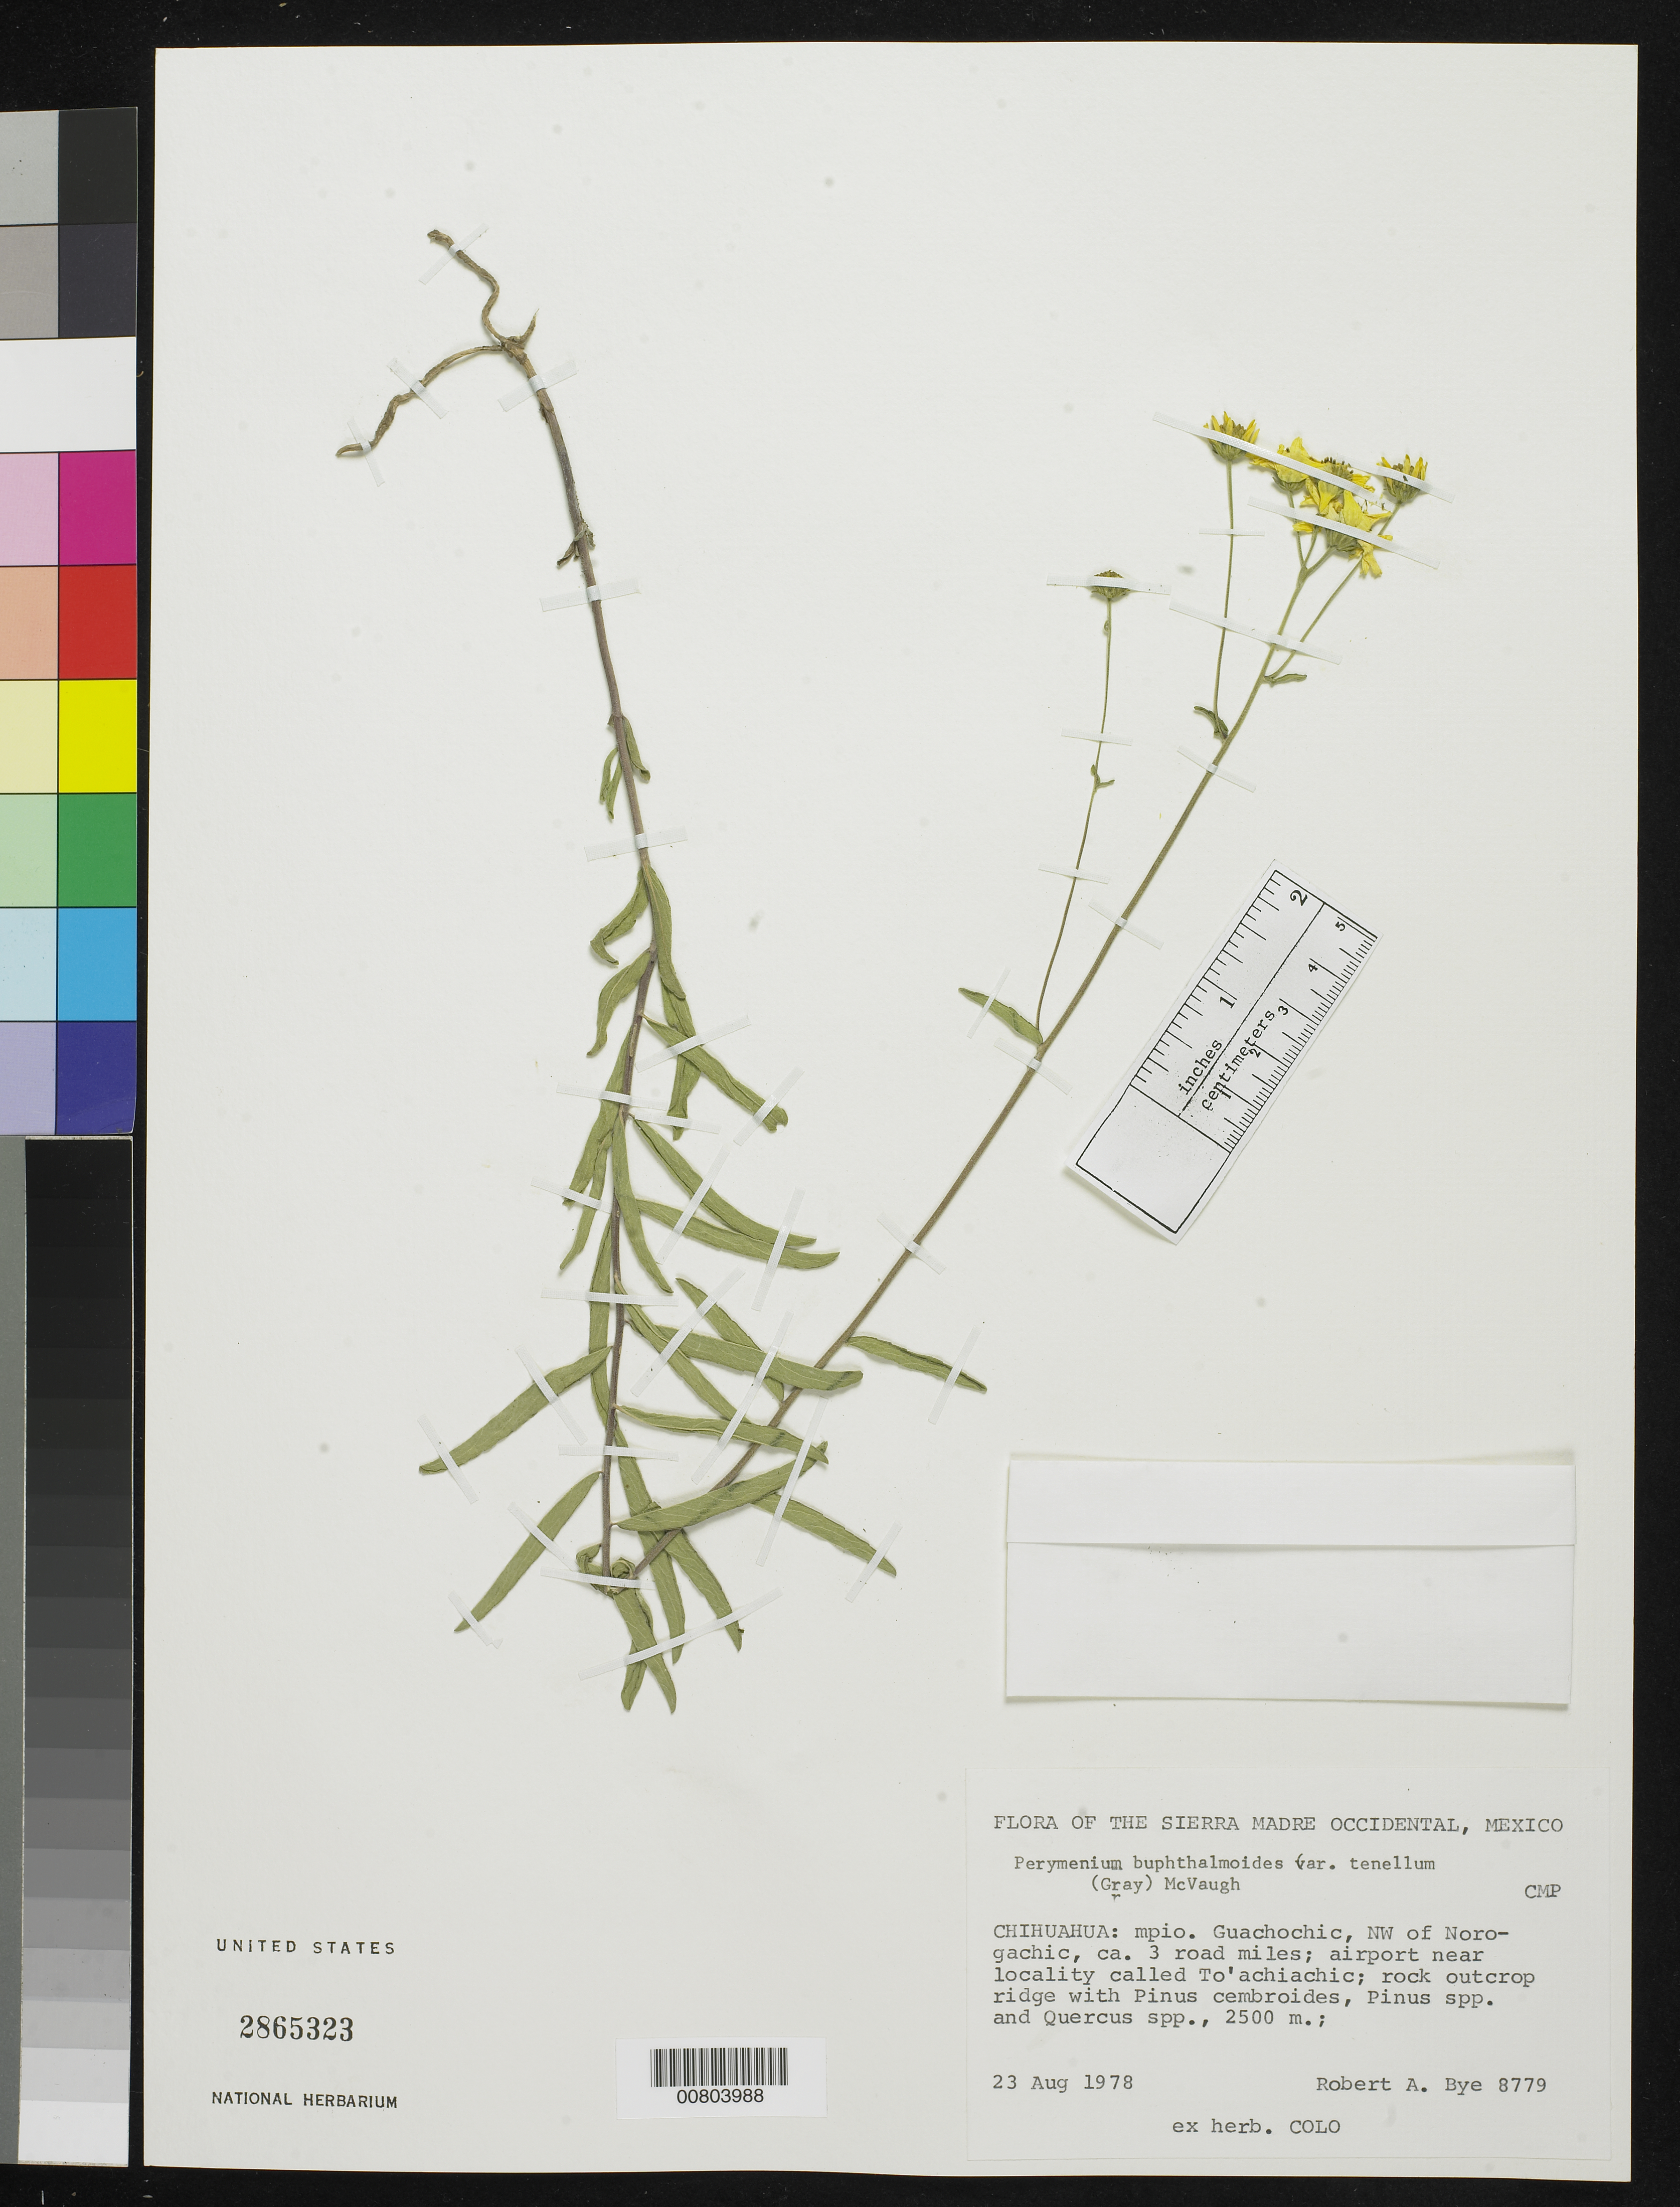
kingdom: Plantae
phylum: Tracheophyta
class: Magnoliopsida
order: Asterales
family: Asteraceae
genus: Perymenium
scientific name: Perymenium buphthalmoides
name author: DC.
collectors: R. A. Bye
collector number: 8779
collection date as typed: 23 Aug 1978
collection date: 1978-08-23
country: Mexico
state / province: Chihuahua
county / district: Guachochic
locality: Municipio Guachochic, NW of Norogachic, ca. 3 road miles; airport near locality called To'achiachic.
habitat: Rock outcrop ridge with Pinus cembroides, Pinus spp. And Quercus spp.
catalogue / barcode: US 2865323